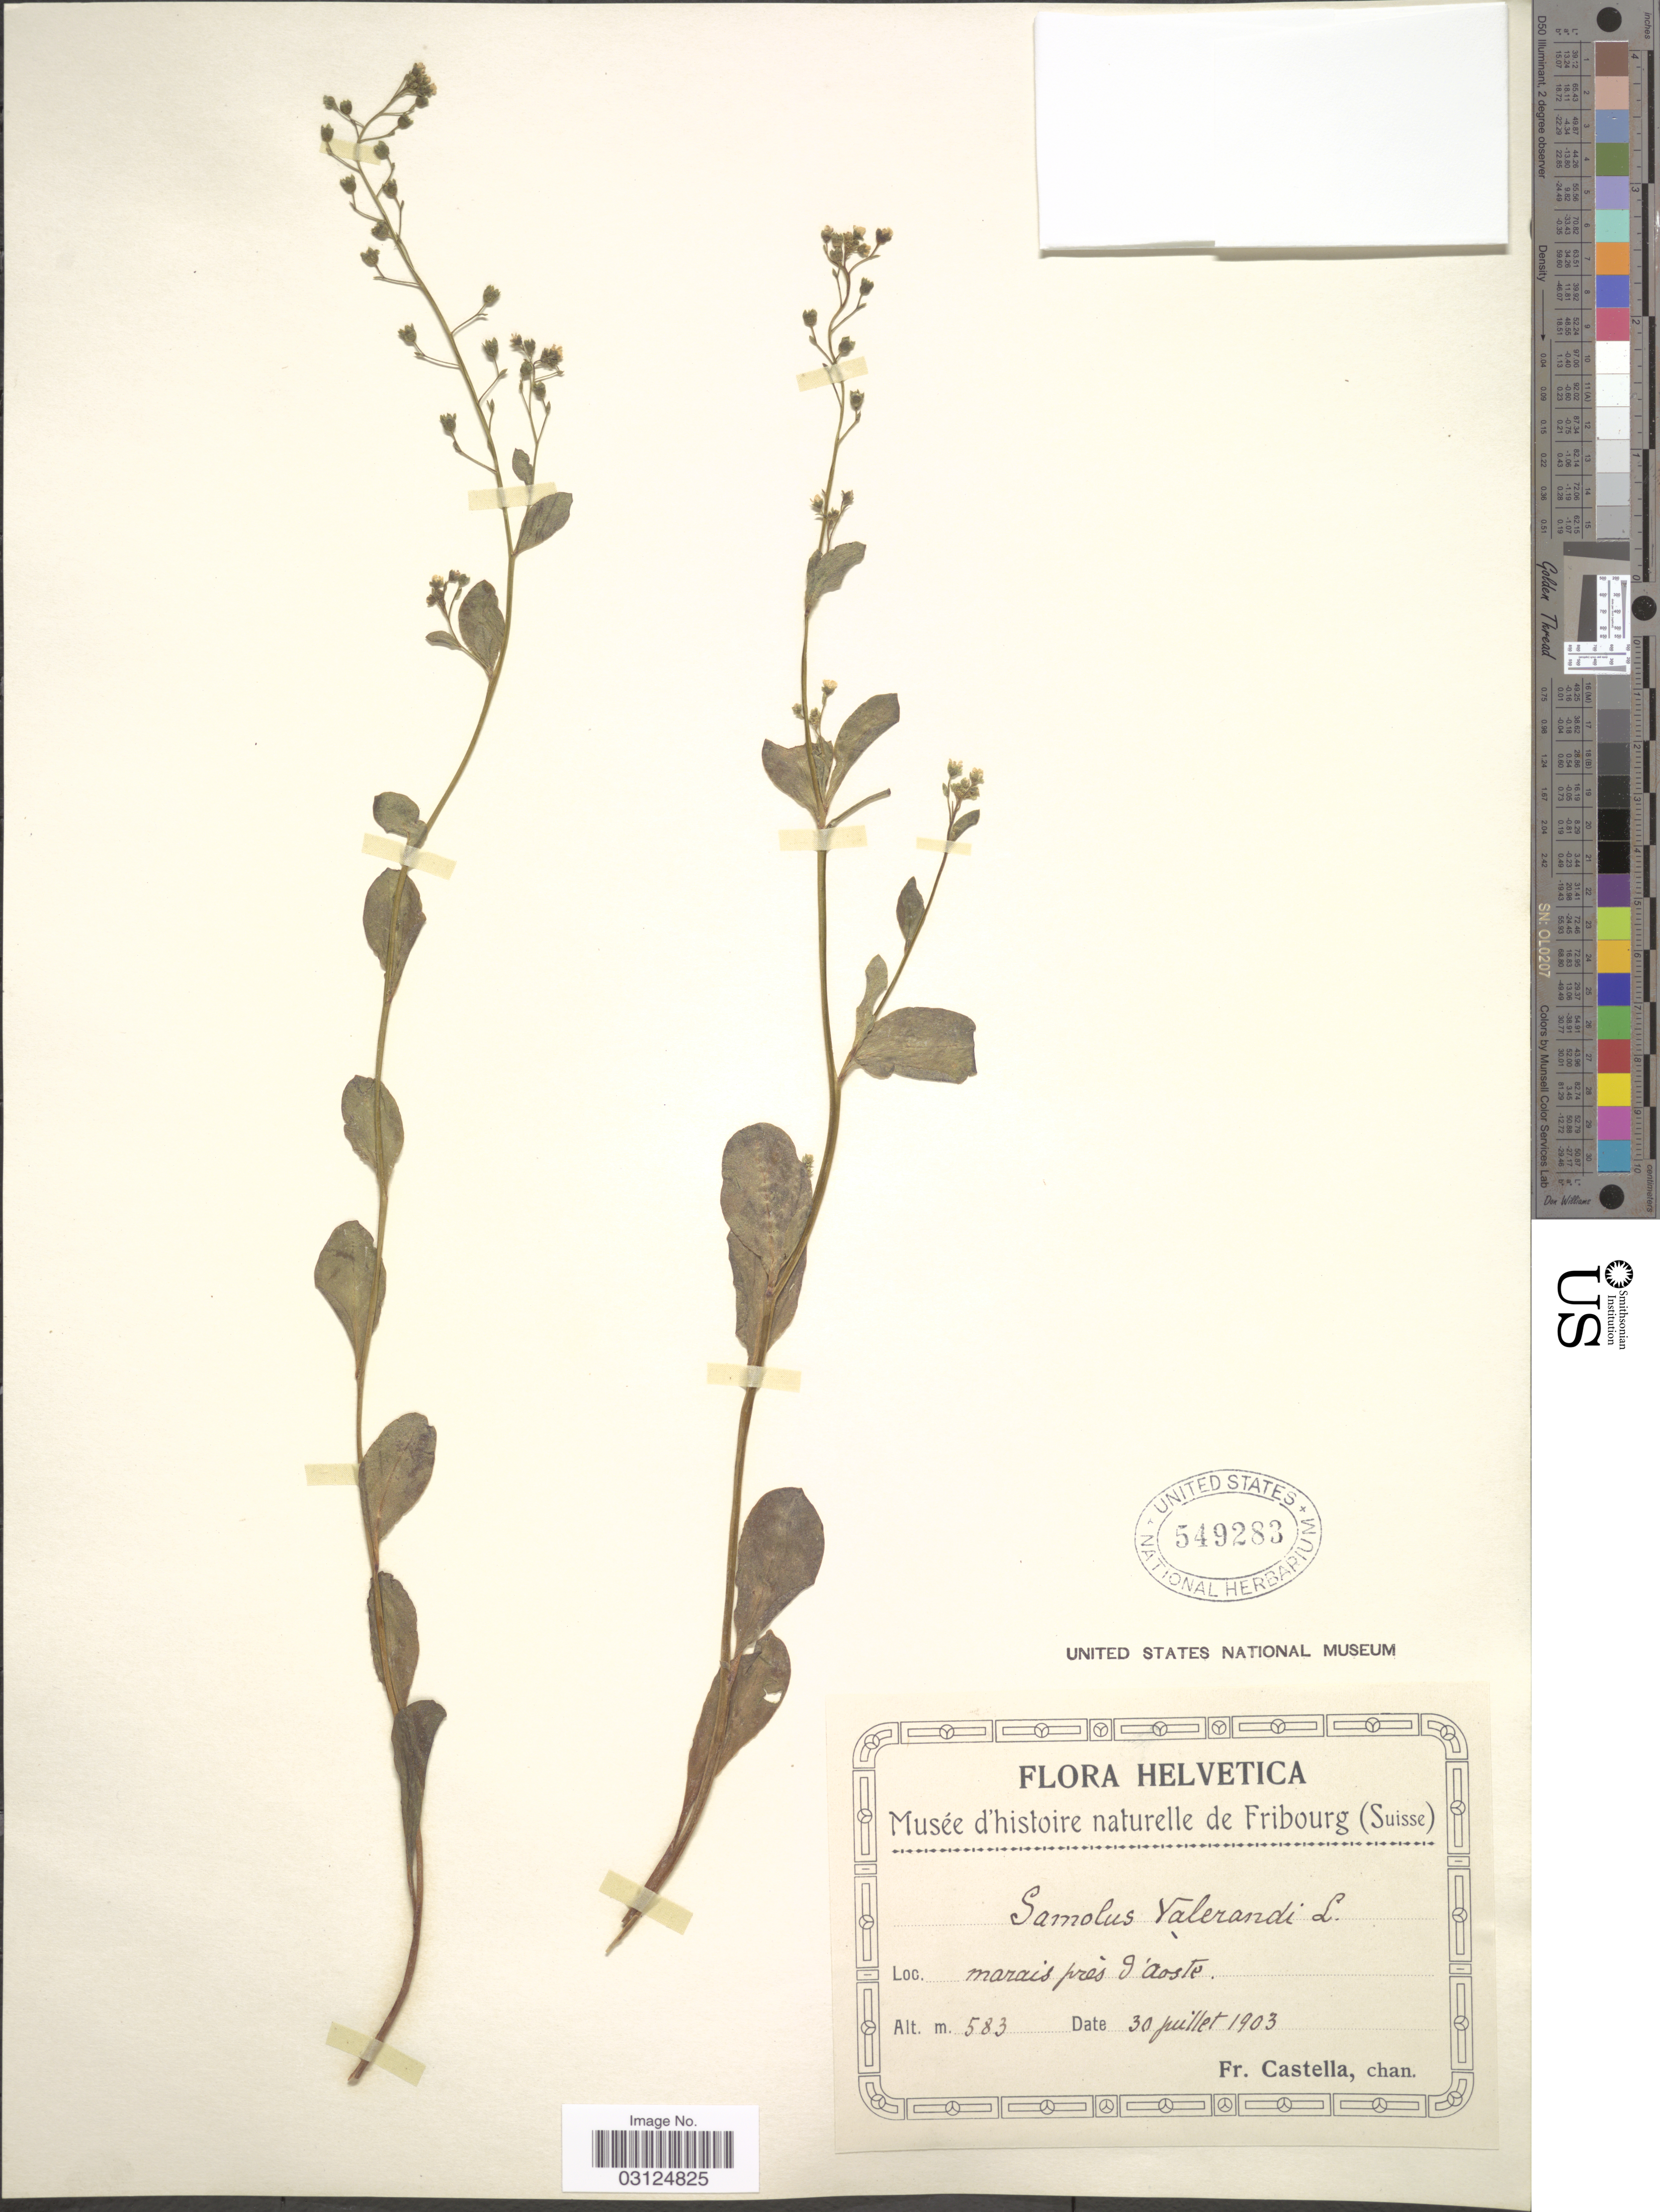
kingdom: Plantae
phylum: Tracheophyta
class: Magnoliopsida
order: Ericales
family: Primulaceae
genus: Samolus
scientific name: Samolus valerandi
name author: L.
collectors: Fr. Castella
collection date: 1903-07-30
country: Switzerland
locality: Helvetica. Marais près d'Aoste.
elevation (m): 583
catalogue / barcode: US 549283